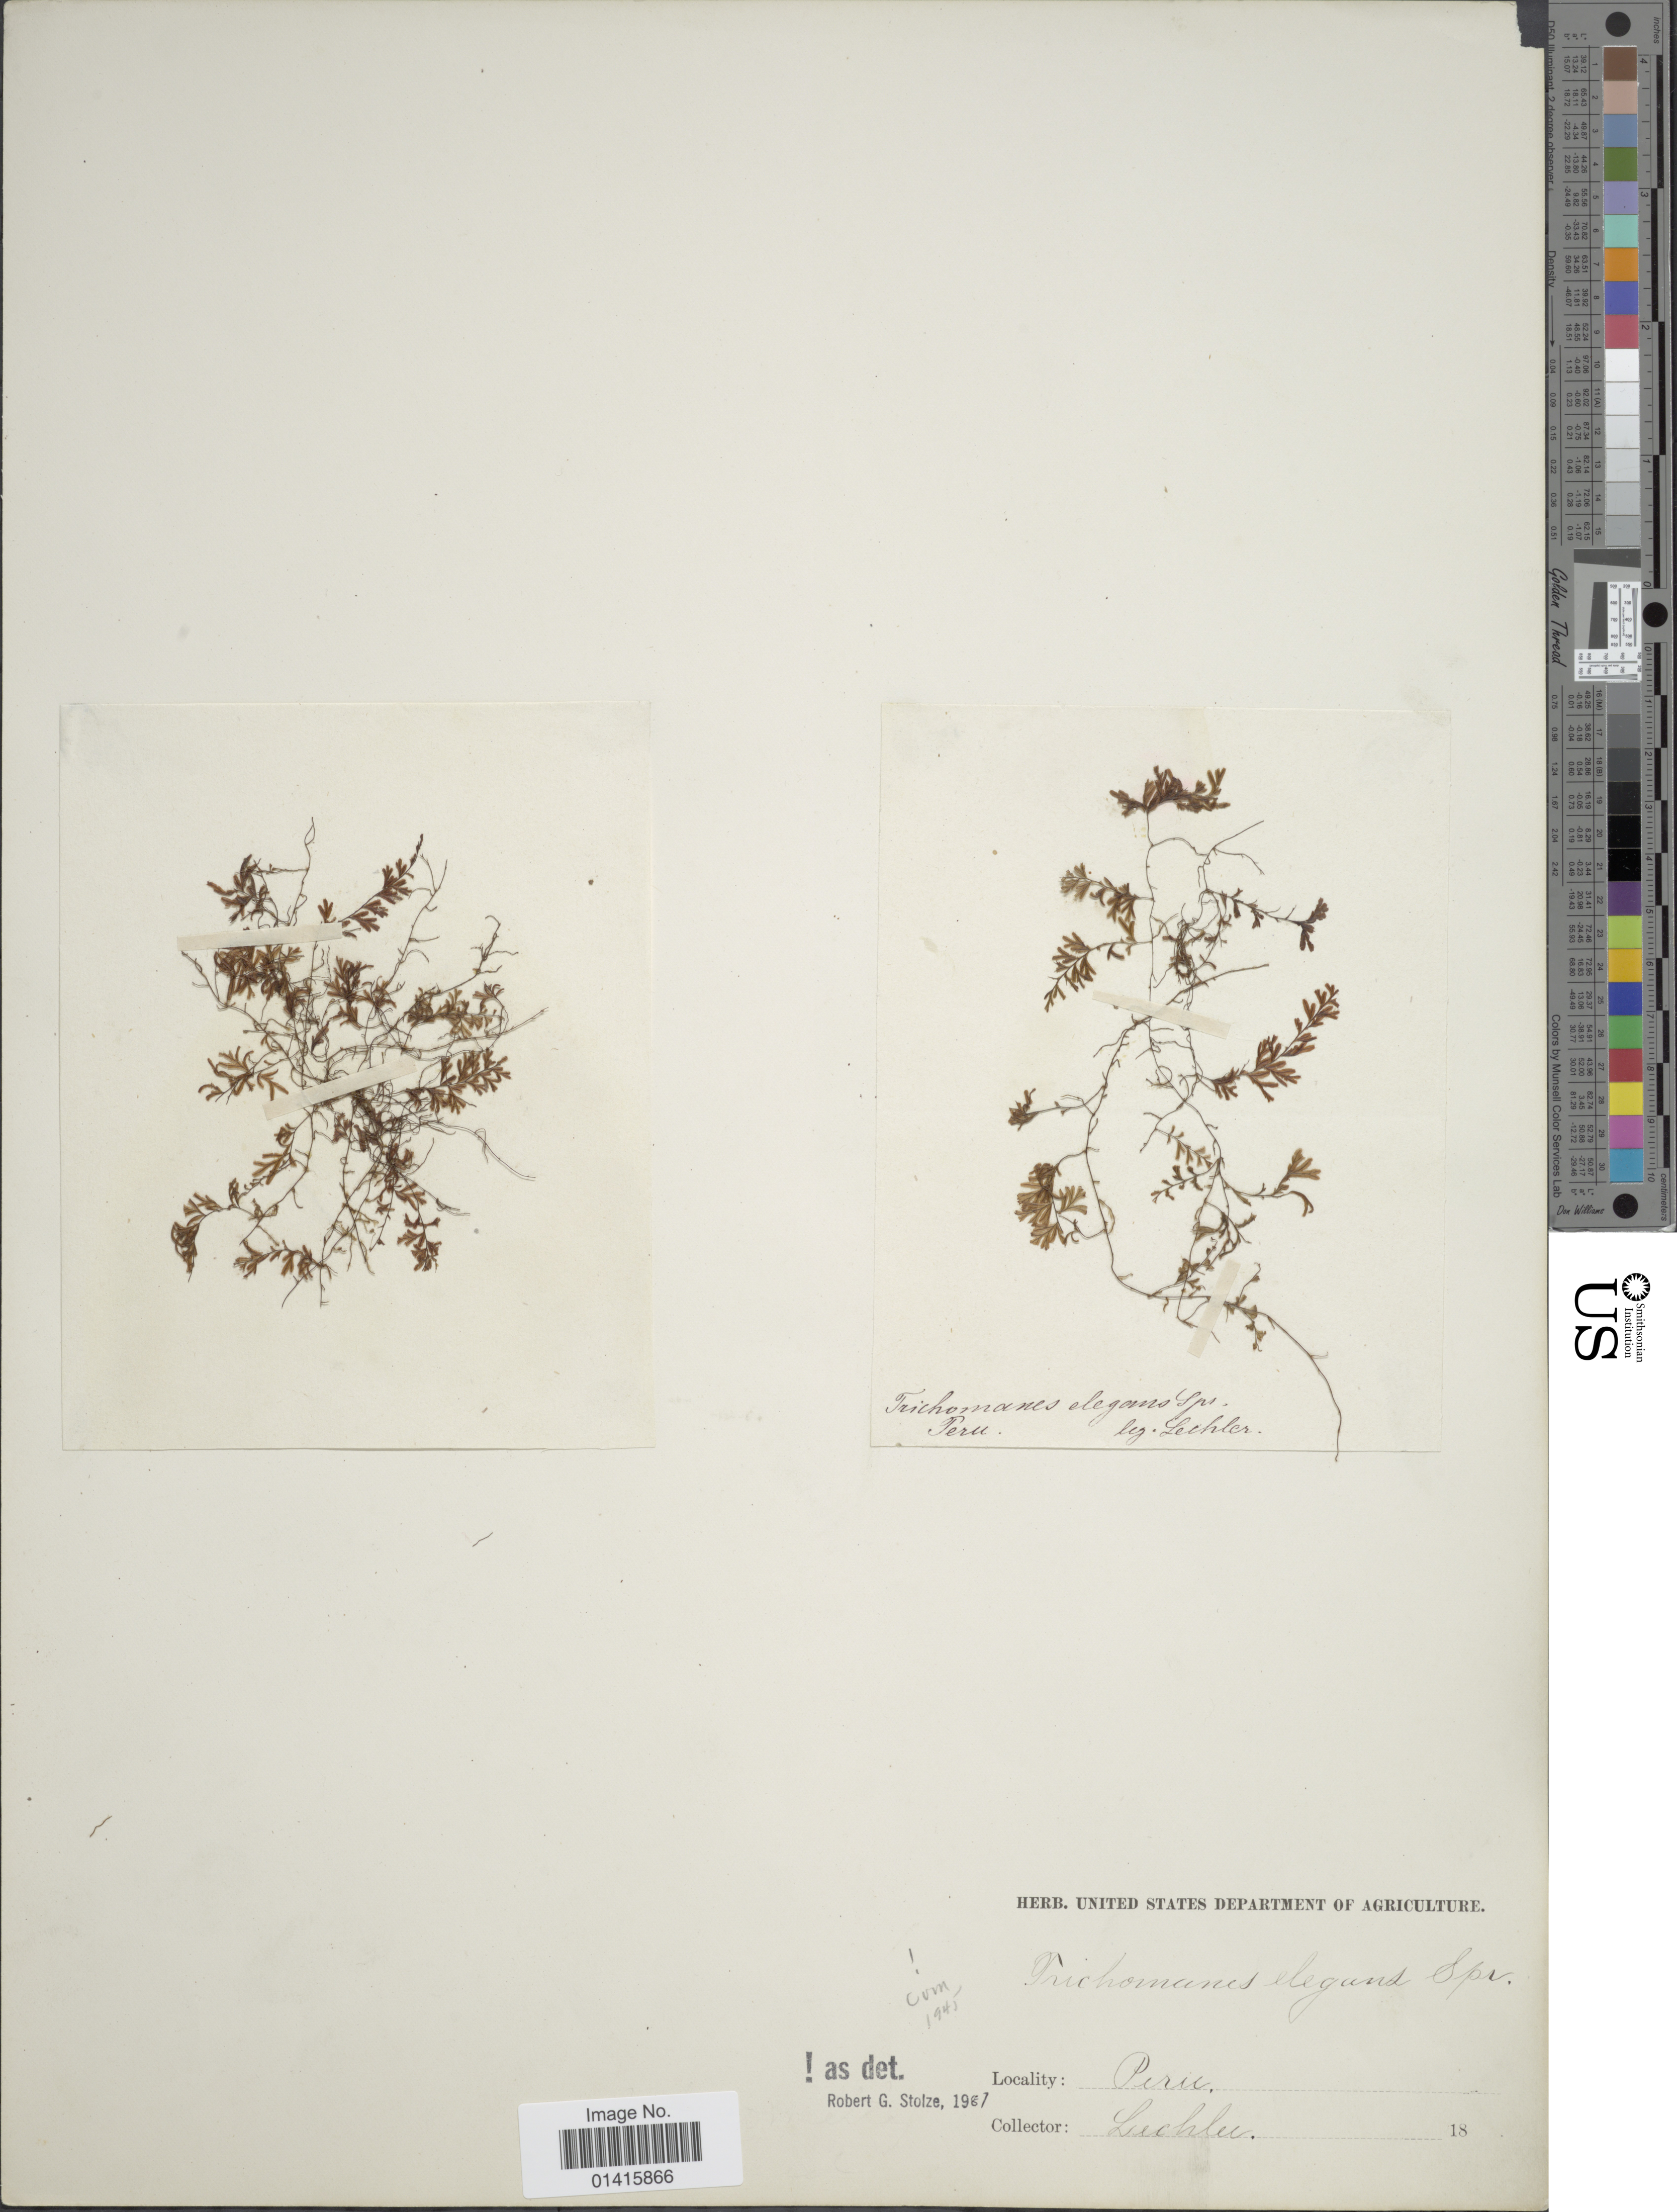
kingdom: Plantae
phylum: Tracheophyta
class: Polypodiopsida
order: Hymenophyllales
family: Hymenophyllaceae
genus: Hymenophyllum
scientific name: Hymenophyllum elegans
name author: Spreng.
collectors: -. Lechler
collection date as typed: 18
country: Peru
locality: Peru